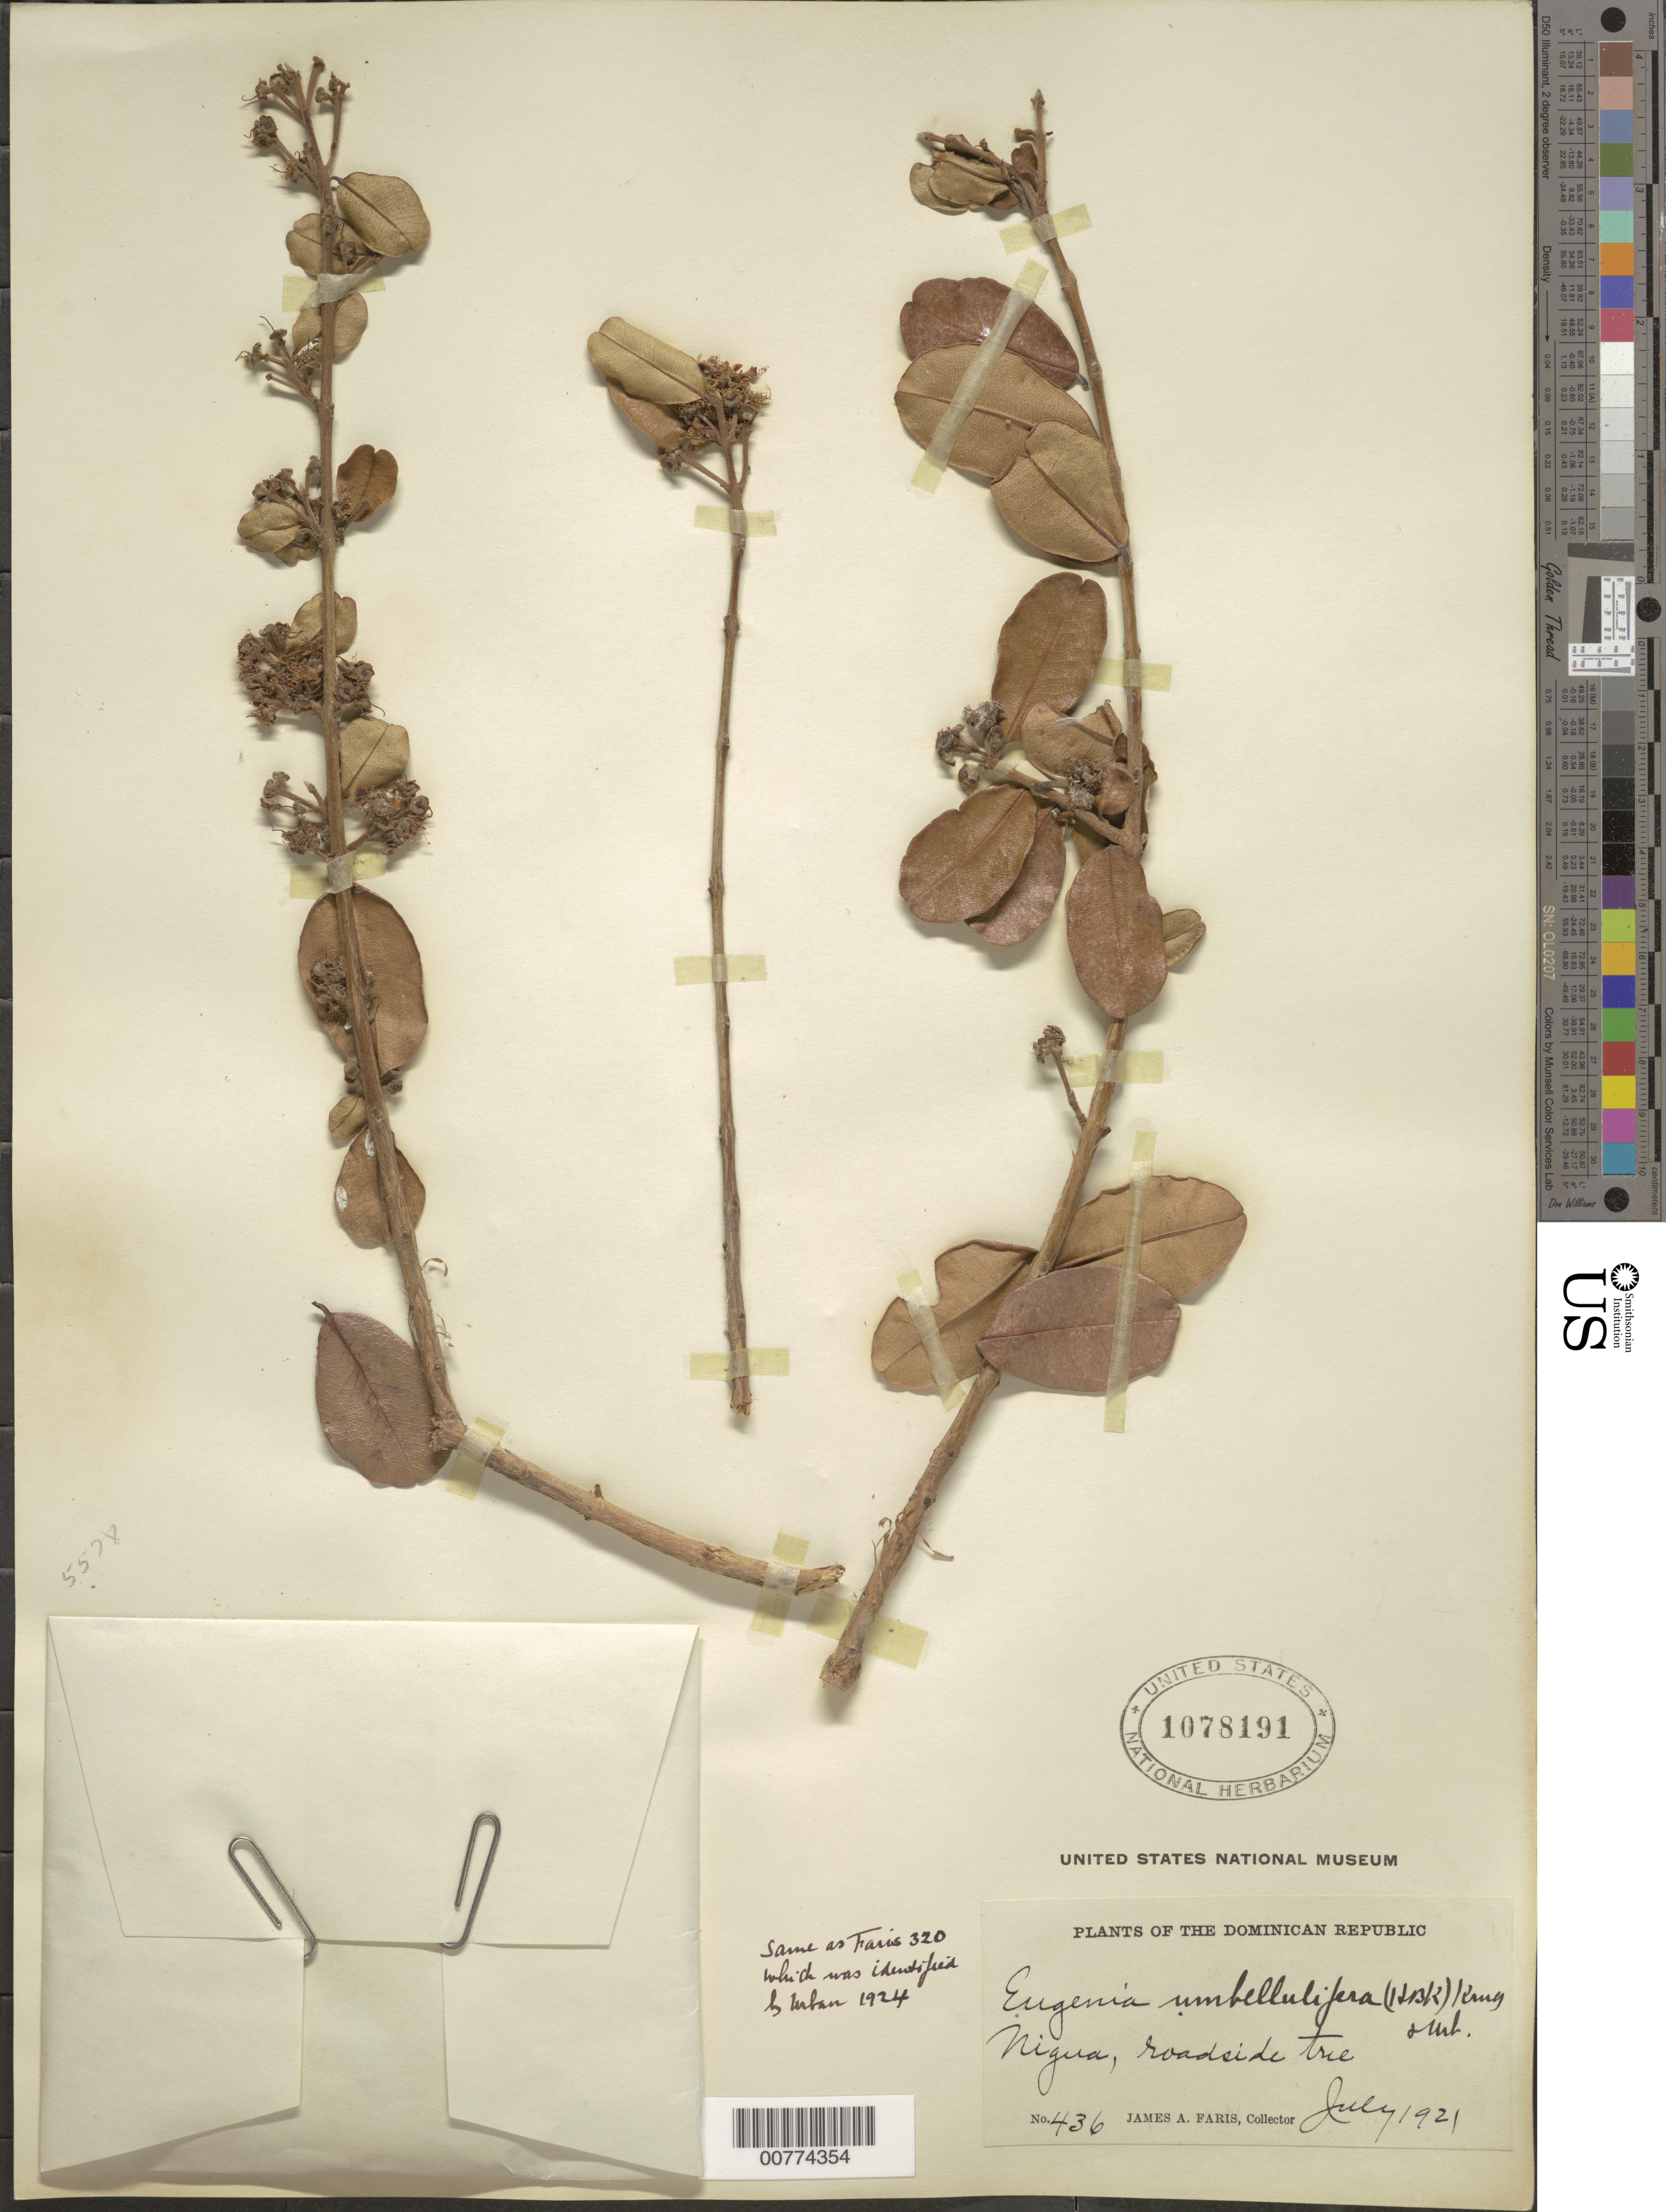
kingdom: Plantae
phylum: Tracheophyta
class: Magnoliopsida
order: Myrtales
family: Myrtaceae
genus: Pseudanamomis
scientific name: Pseudanamomis umbellulifera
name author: (Kunth) Kausel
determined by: Urban, Ignatz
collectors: J. Faris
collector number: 436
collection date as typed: Jul 1910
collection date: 1910-07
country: Dominican Republic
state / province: San Cristóbal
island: Hispaniola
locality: Nigua.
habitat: Roadside.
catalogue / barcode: US 1078191